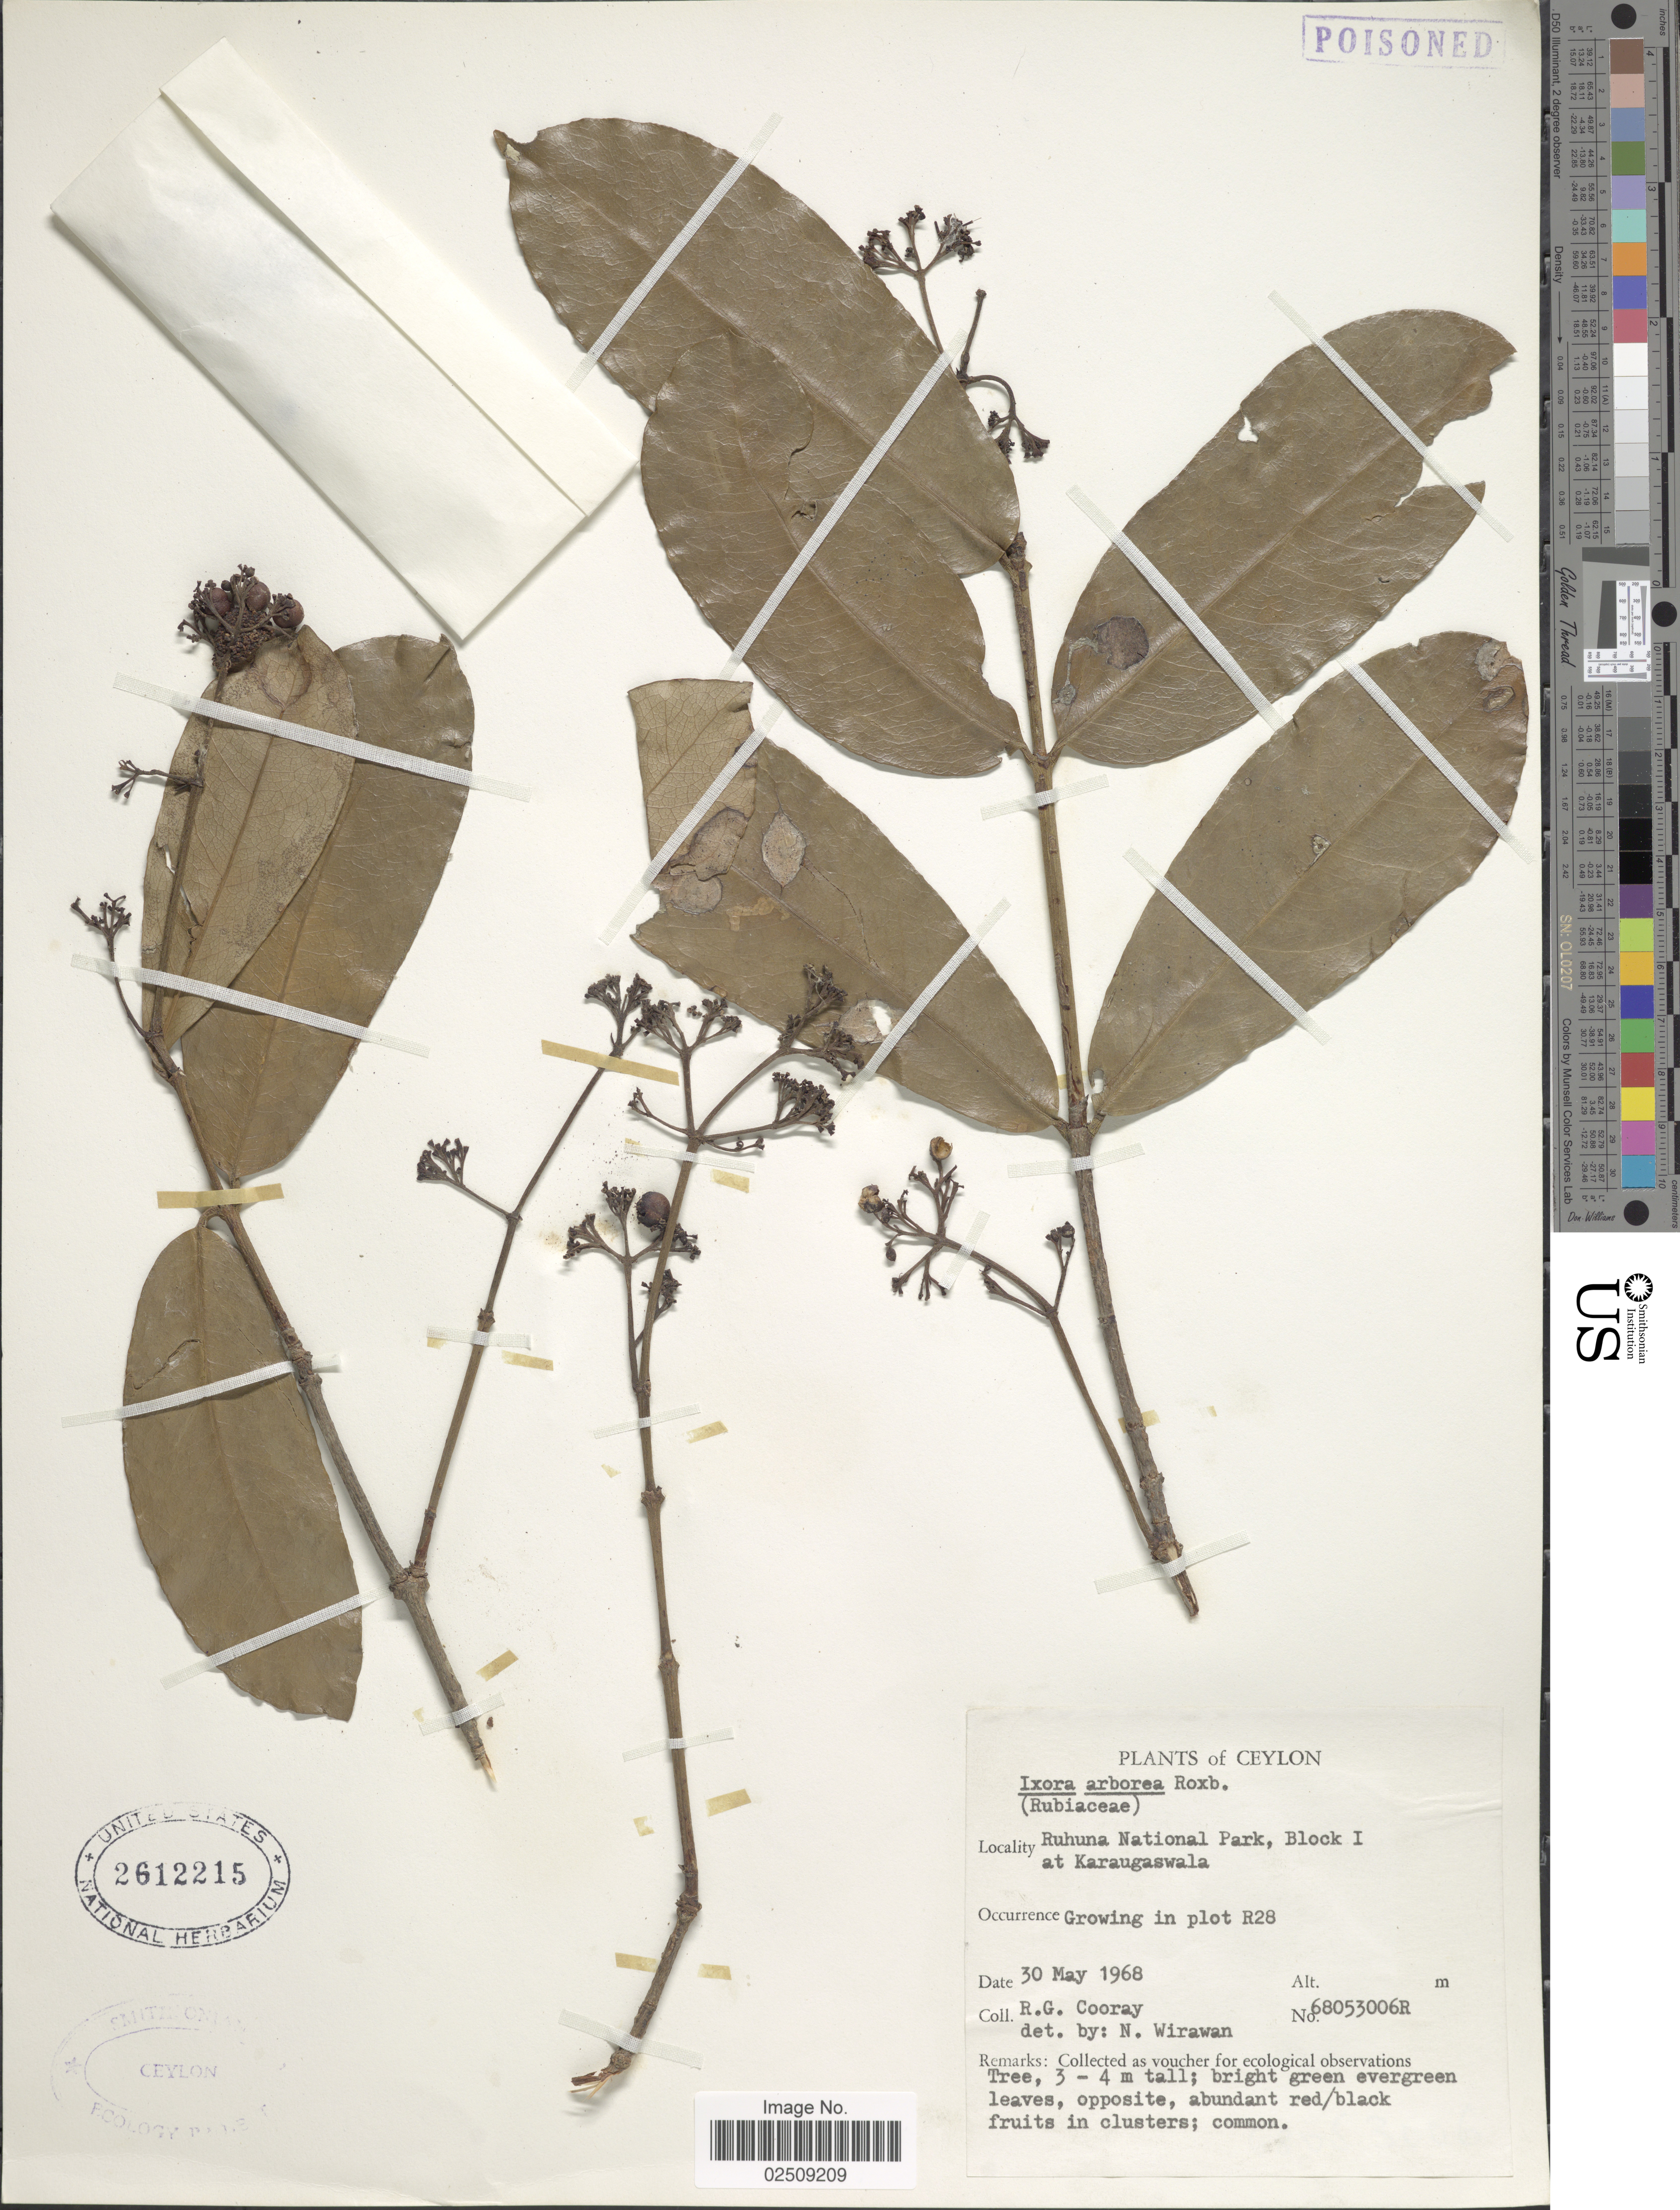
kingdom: Plantae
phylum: Tracheophyta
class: Magnoliopsida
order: Gentianales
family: Rubiaceae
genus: Ixora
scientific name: Ixora pavetta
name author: Andrews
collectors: R. Cooray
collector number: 68053006R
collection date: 1968-05-30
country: Sri Lanka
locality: Ceylon. Ruhuna National Park, Block I at Karaugaswala. Growing in plot R28.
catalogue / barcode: US 2612215